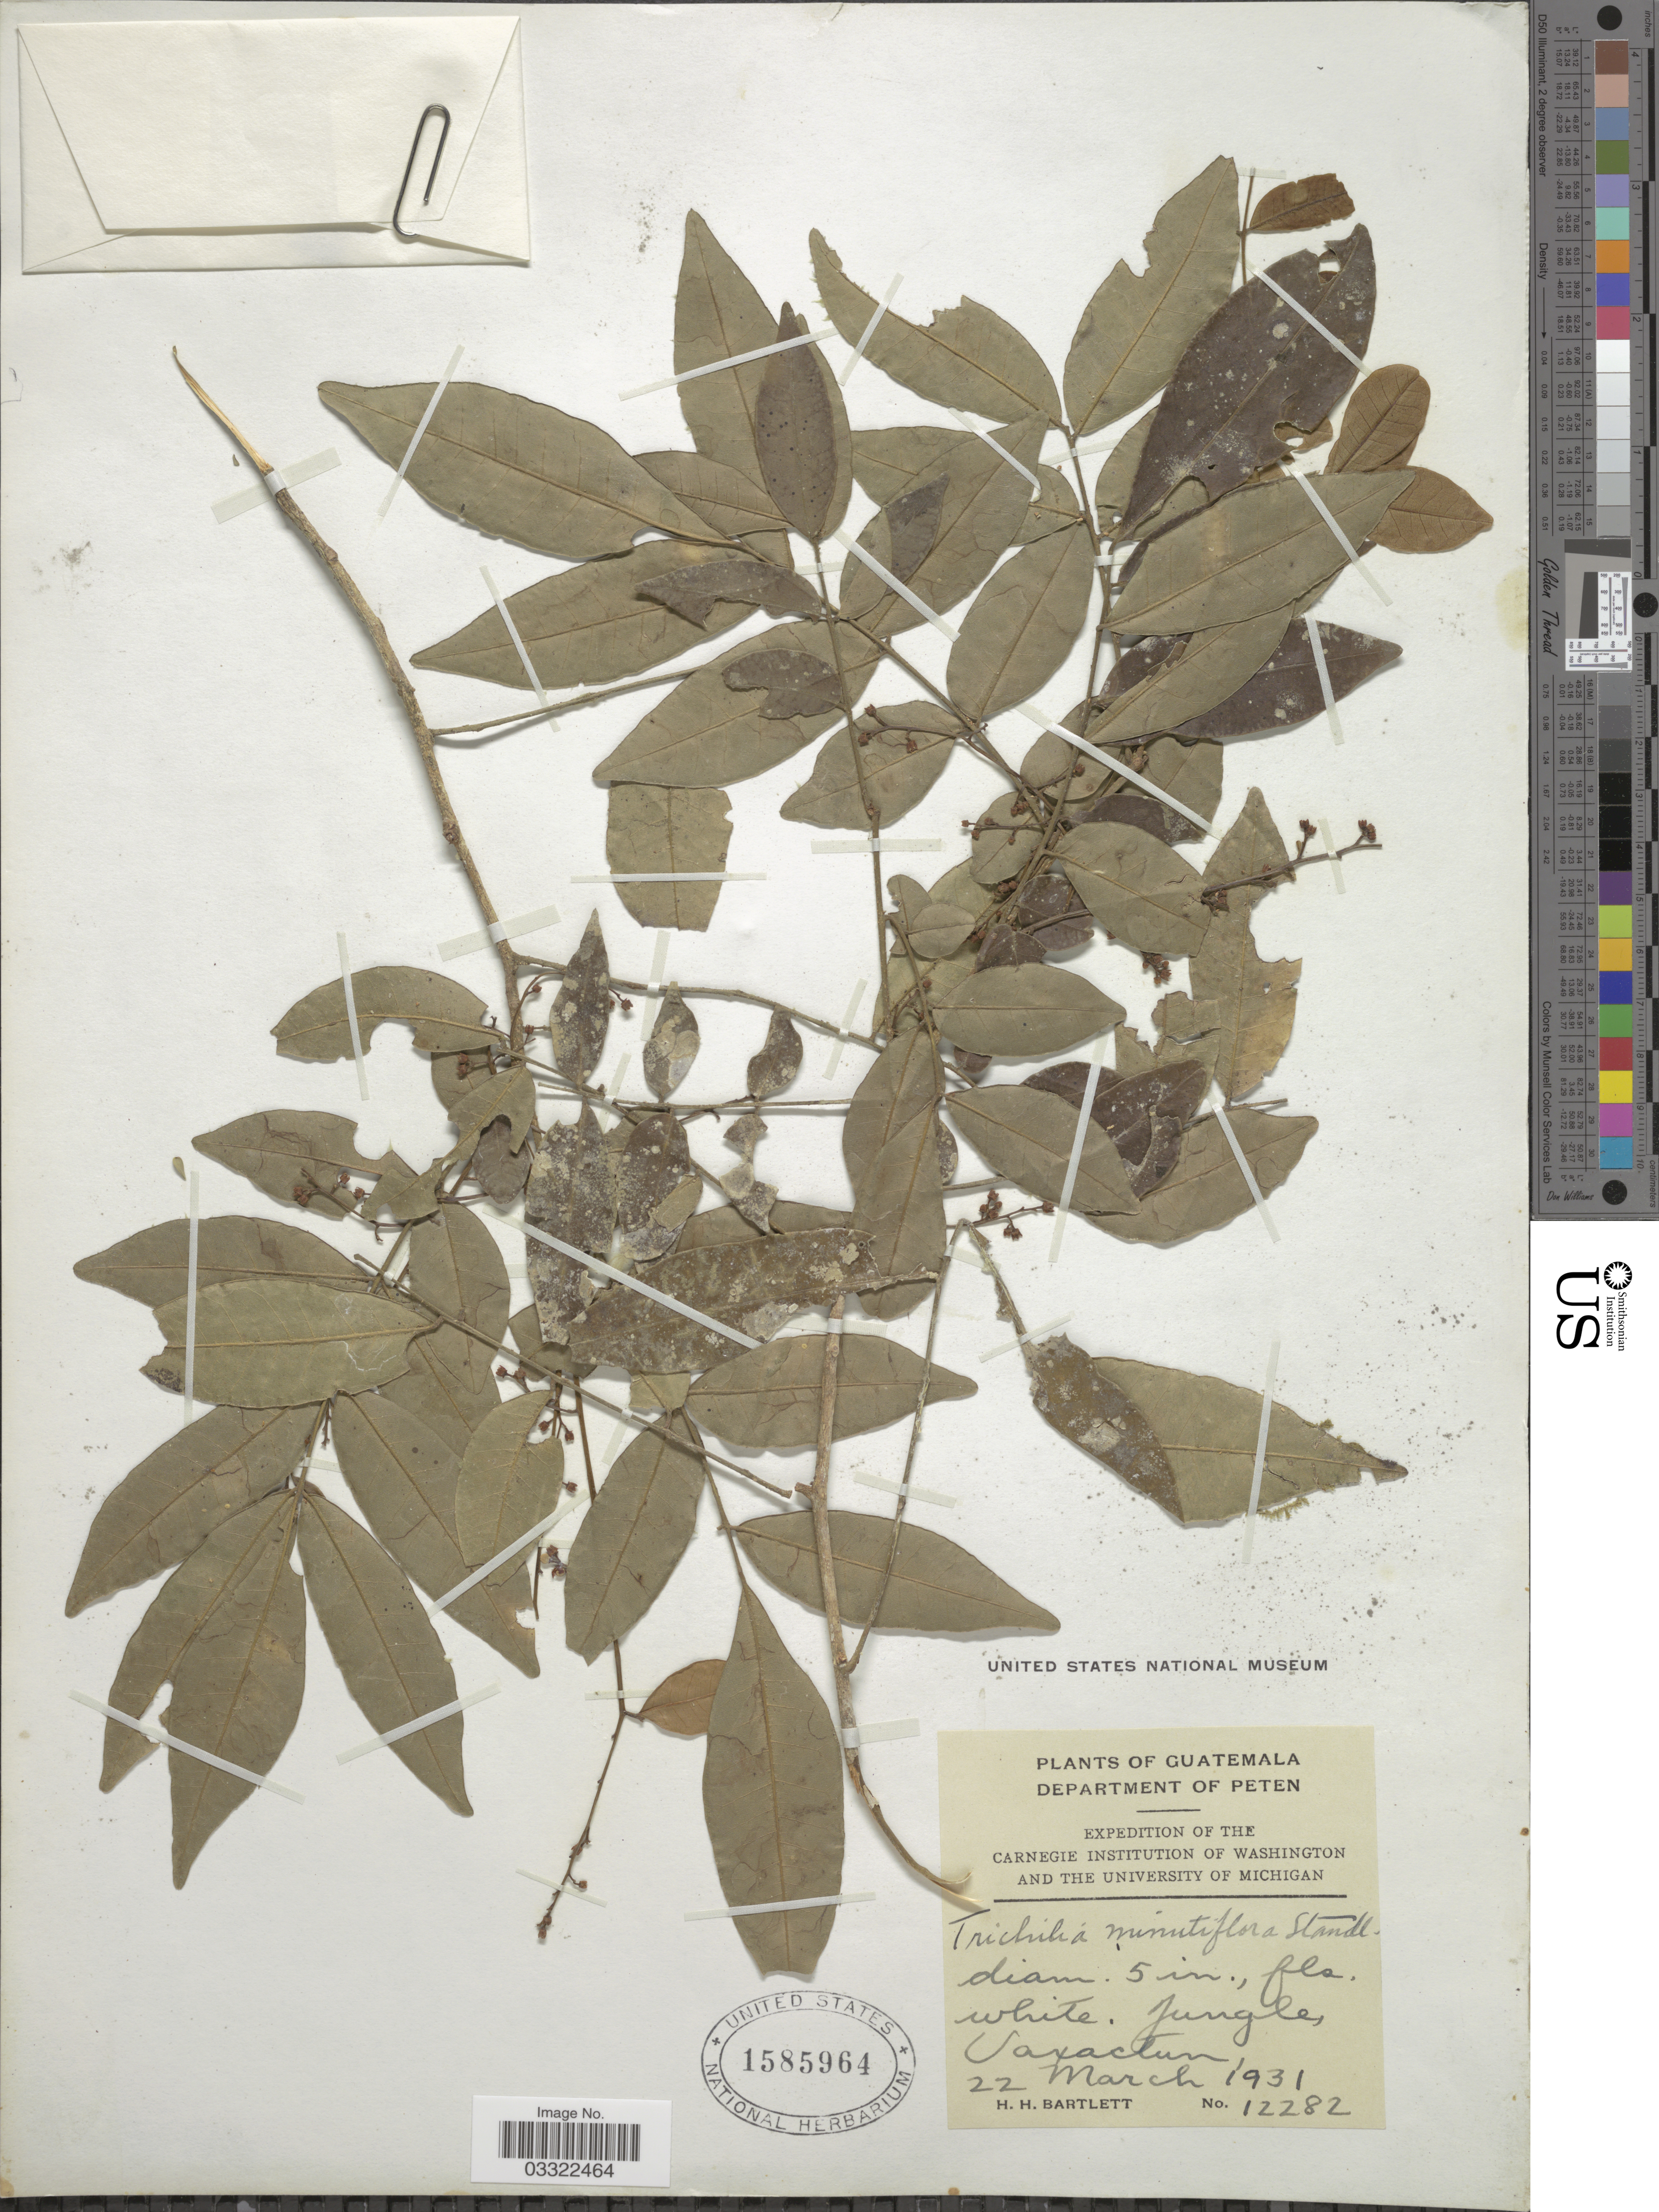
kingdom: Plantae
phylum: Tracheophyta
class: Magnoliopsida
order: Sapindales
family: Meliaceae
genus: Trichilia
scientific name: Trichilia minutiflora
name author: Standl.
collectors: H. H. Bartlett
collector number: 12282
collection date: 1931-03-22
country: Guatemala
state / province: El Petén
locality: Department of Peten. Jungle, Uaxactun.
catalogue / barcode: US 1585964